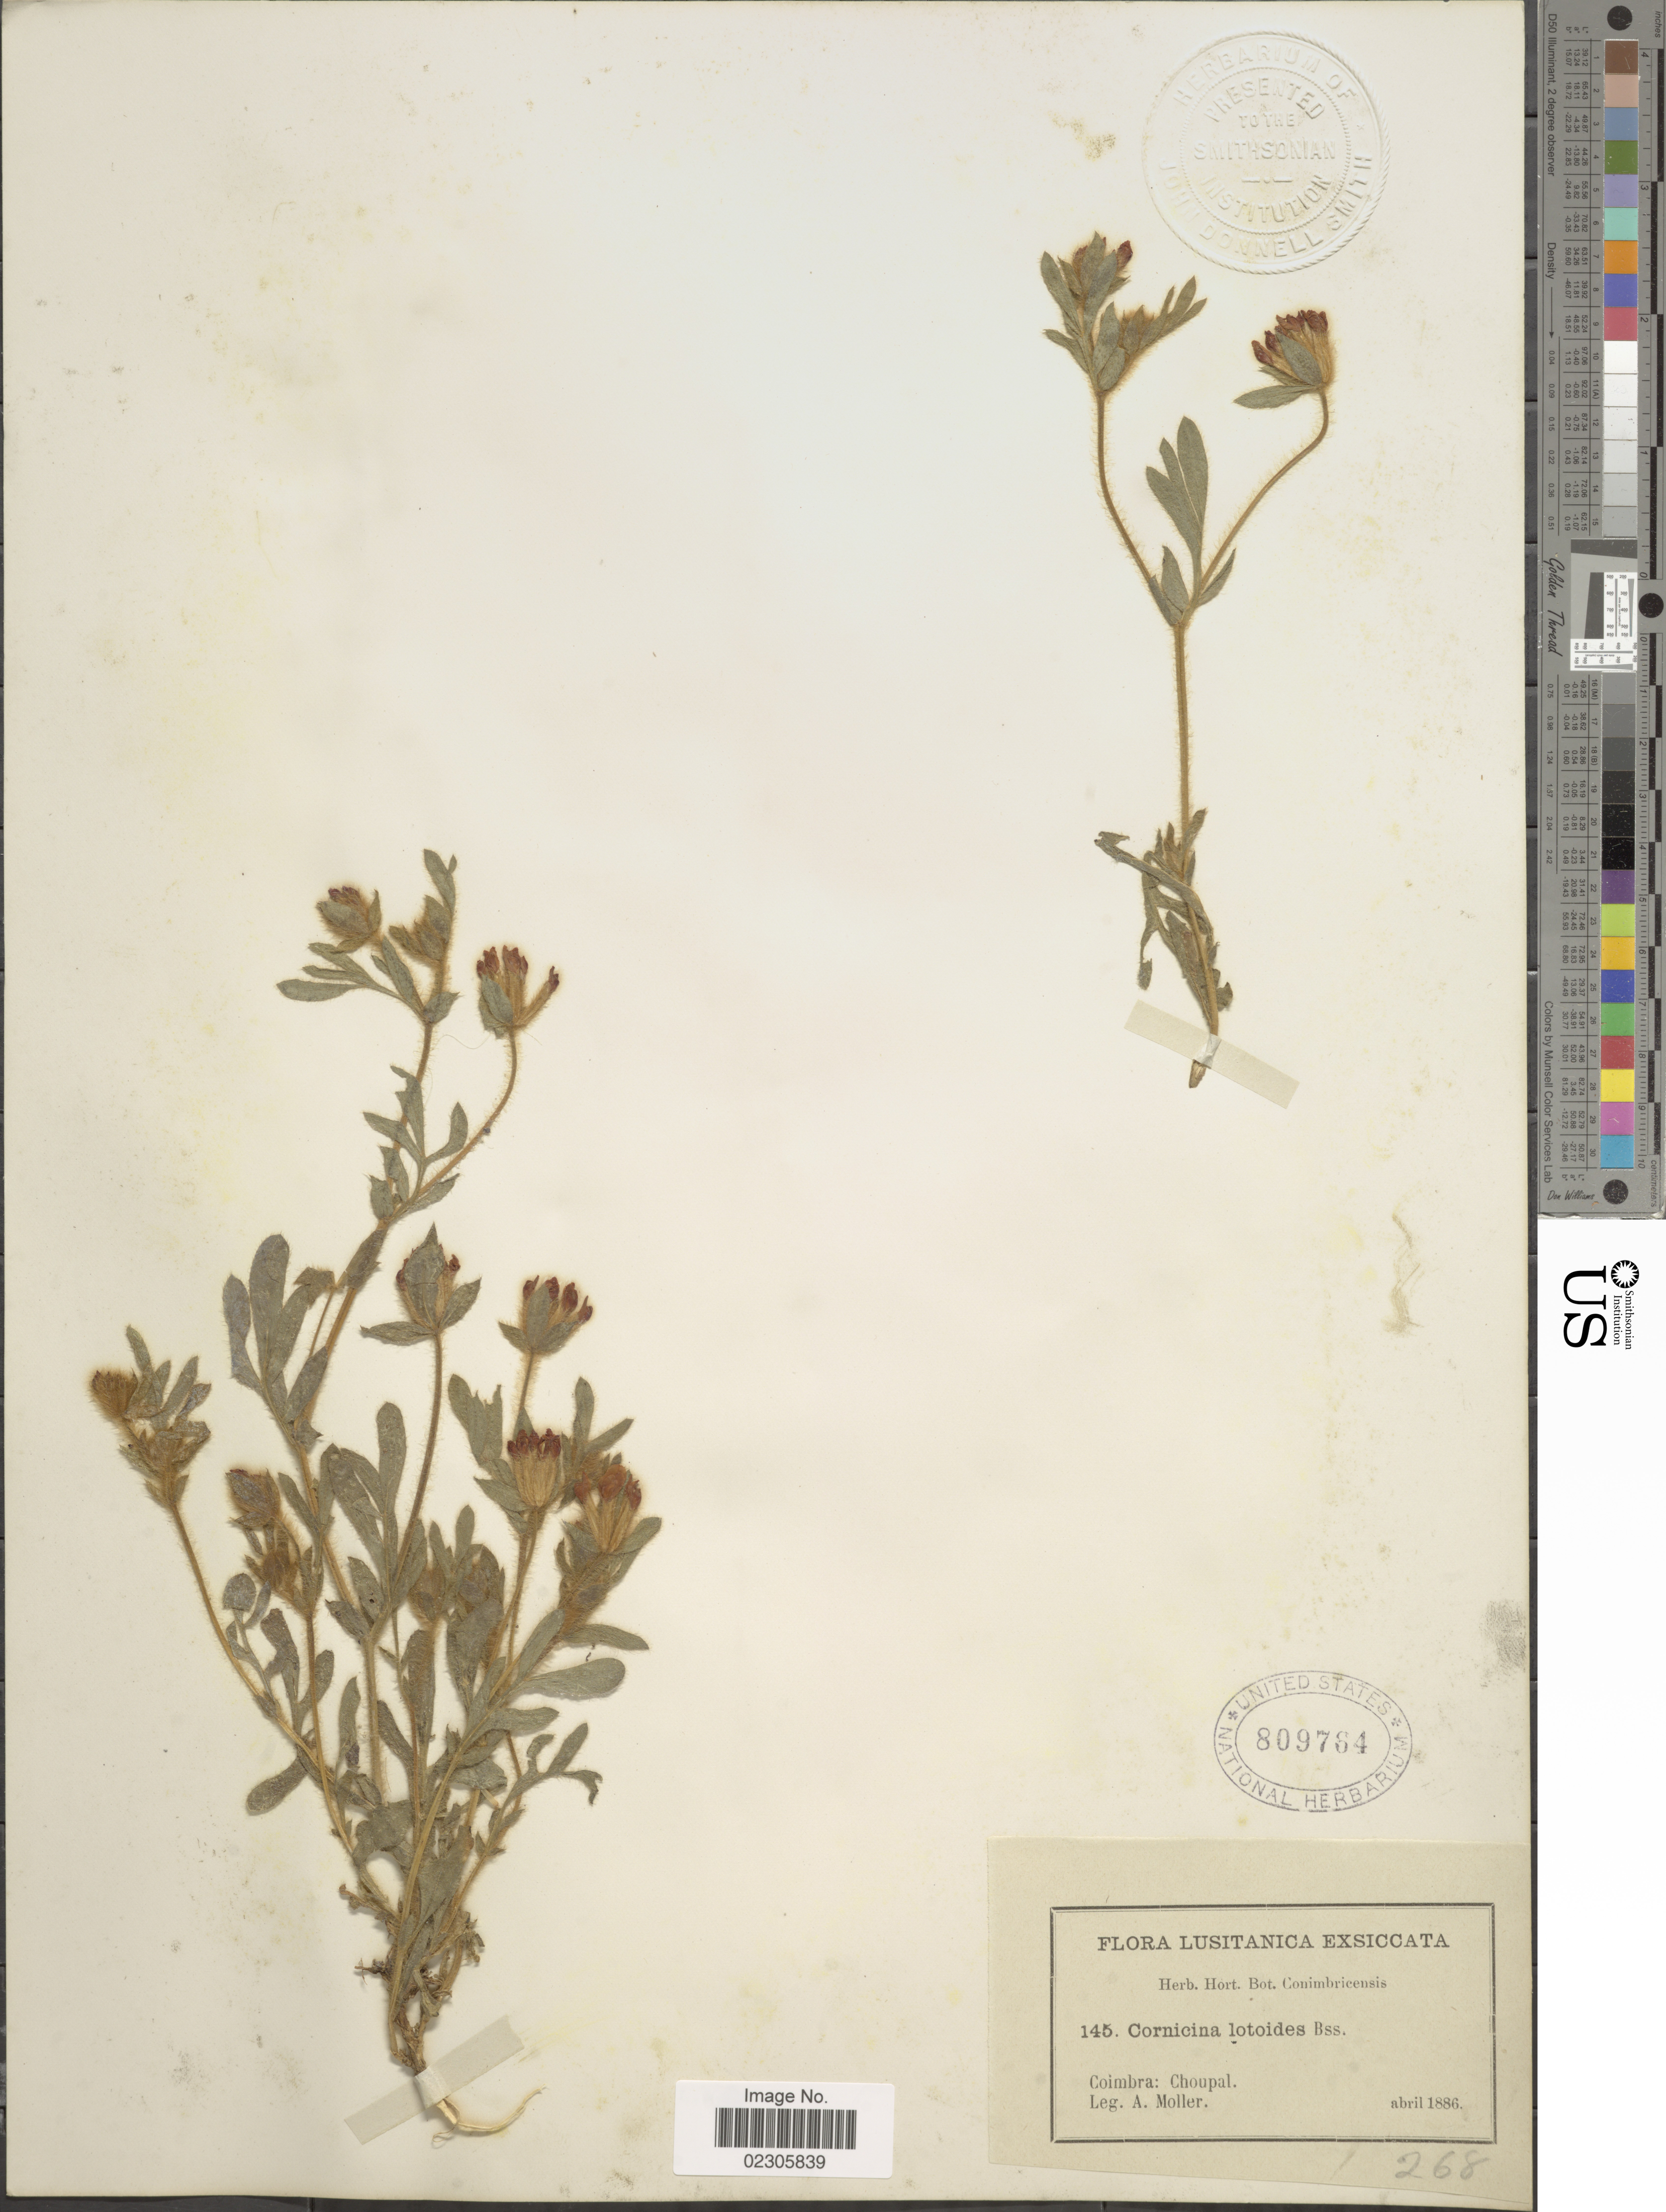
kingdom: Plantae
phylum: Tracheophyta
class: Magnoliopsida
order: Fabales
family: Fabaceae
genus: Anthyllis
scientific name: Anthyllis lotoides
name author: L.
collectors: A. Moller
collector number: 145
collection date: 1886-04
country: Portugal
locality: Lusitanica, Coimbra: Choupal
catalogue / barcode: US 809764